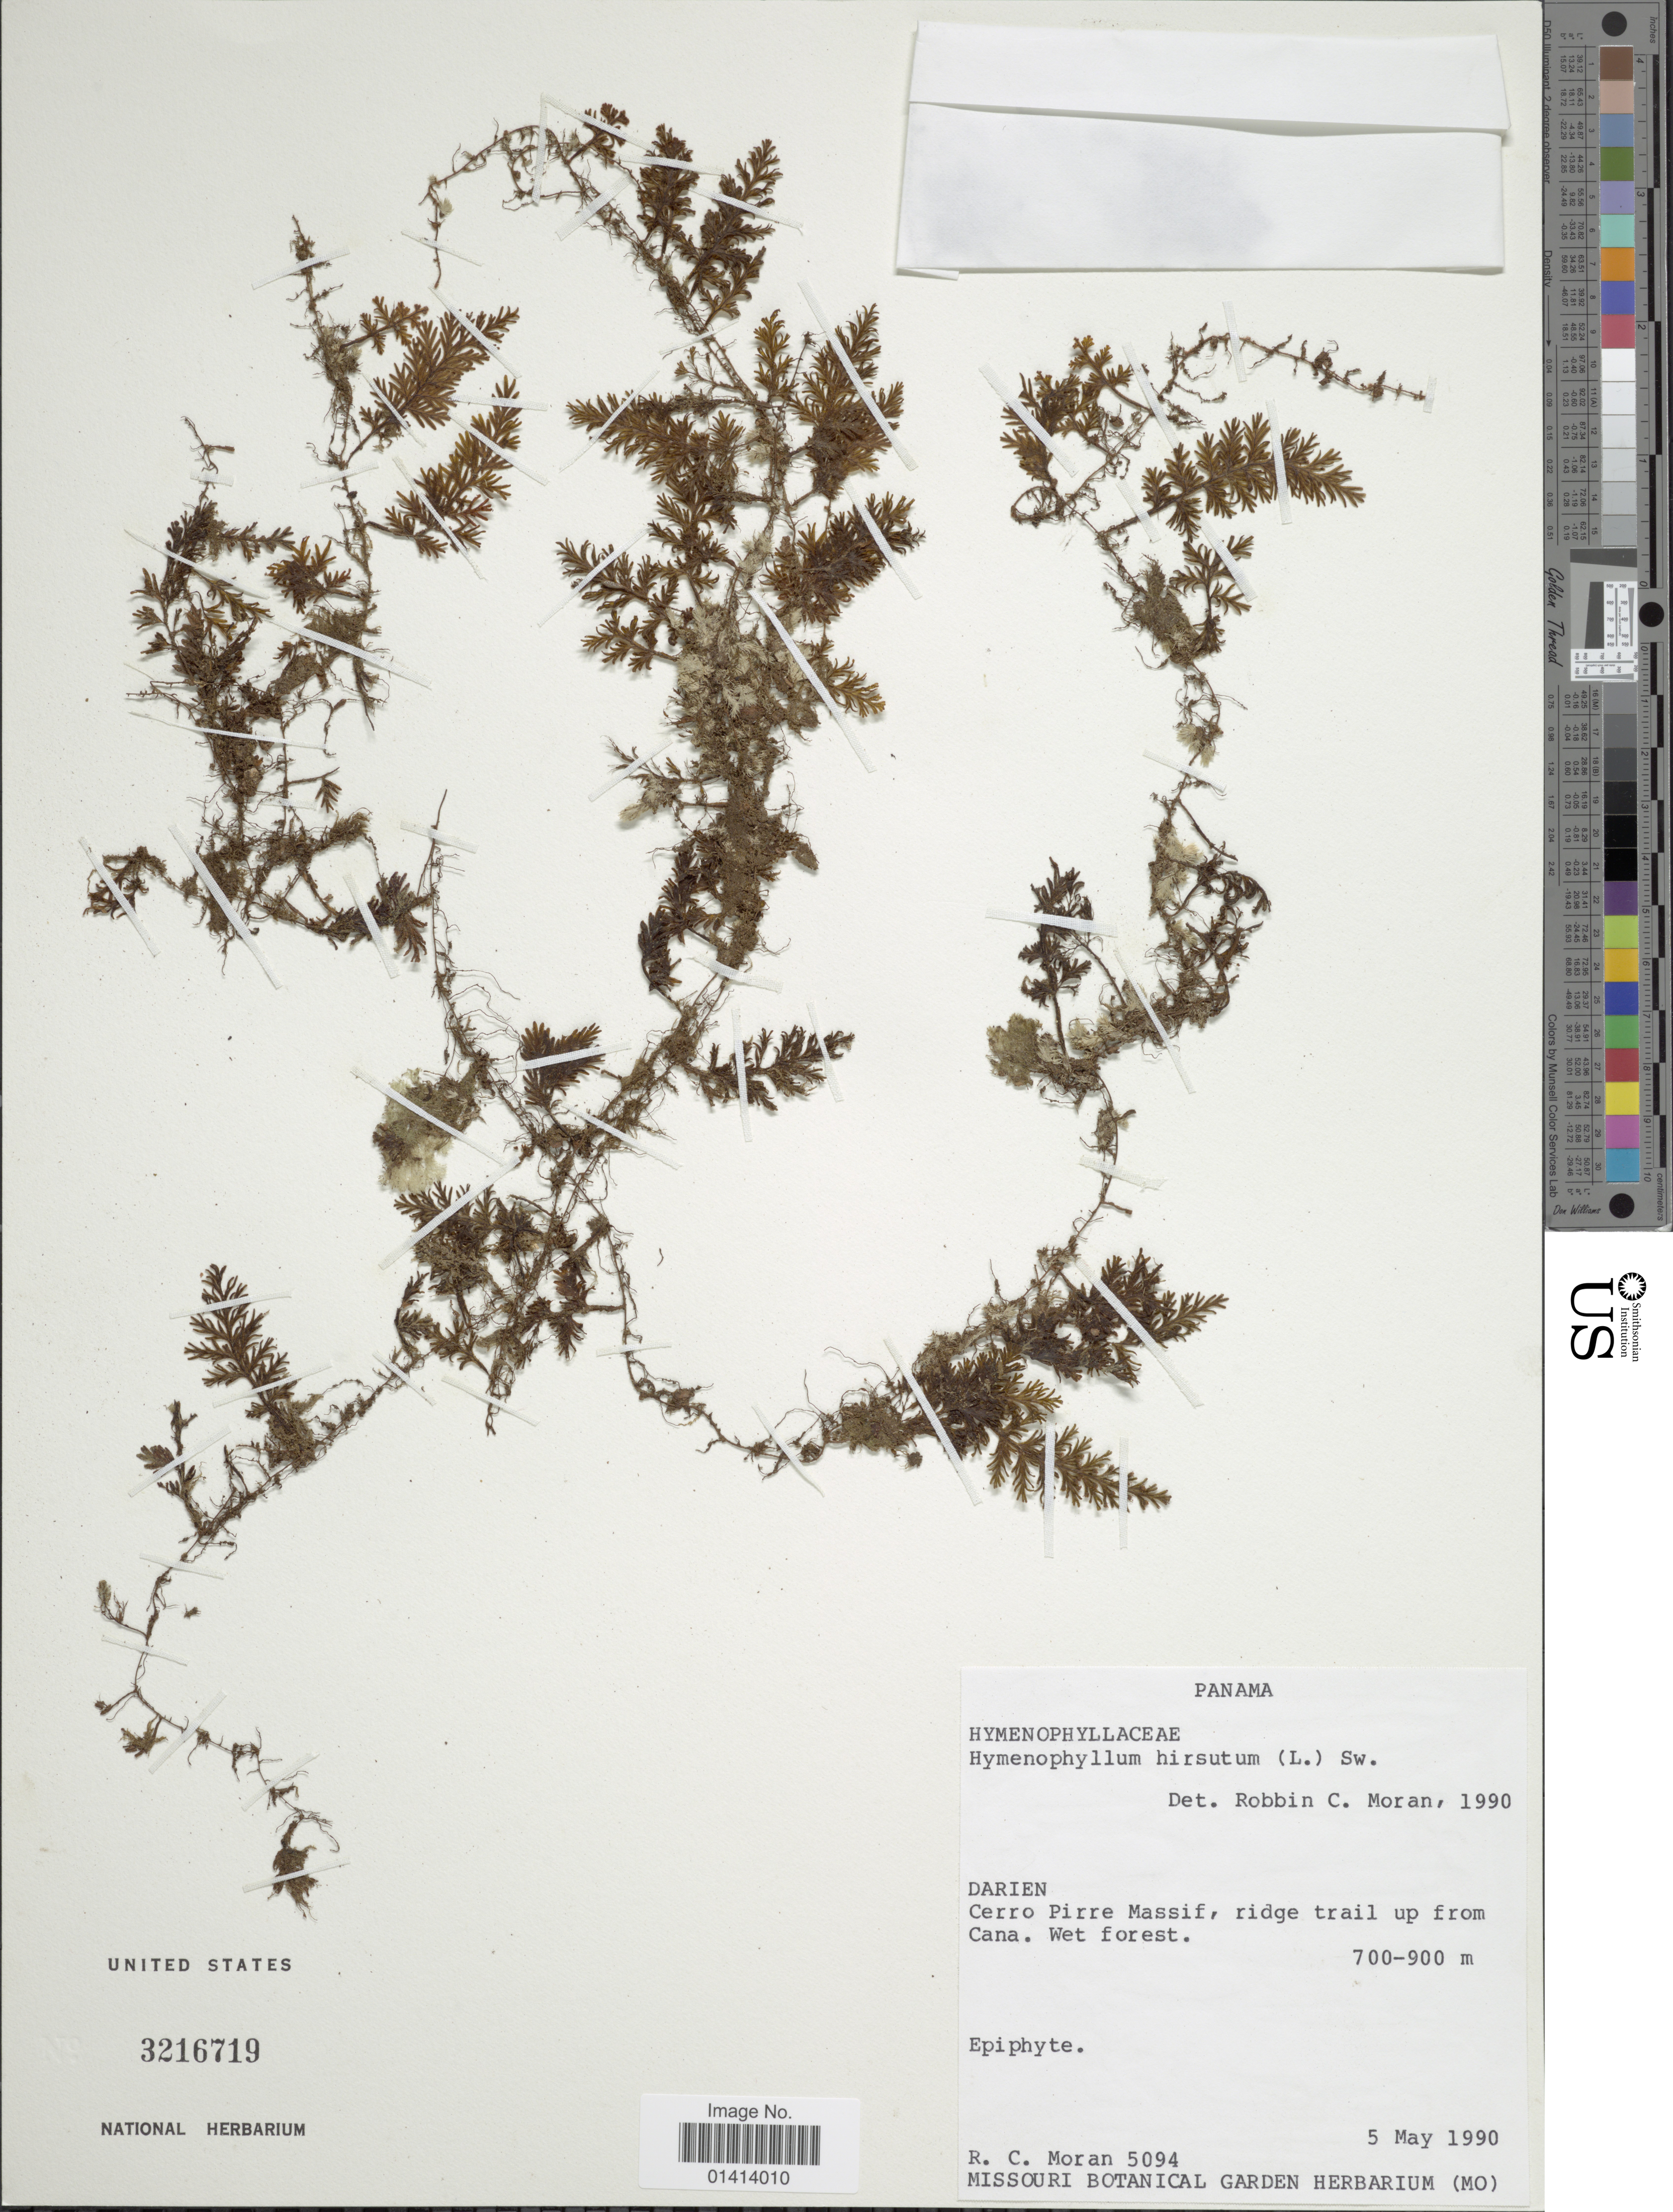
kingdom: Plantae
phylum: Tracheophyta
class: Polypodiopsida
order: Hymenophyllales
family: Hymenophyllaceae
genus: Hymenophyllum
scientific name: Hymenophyllum hirsutum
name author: (L.) Sw.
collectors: R. Moran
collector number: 5094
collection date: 1990-05-05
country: Panama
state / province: Darién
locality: Cerro Pirre Massif, ridge trail up from Cana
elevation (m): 700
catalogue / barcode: US 3216719